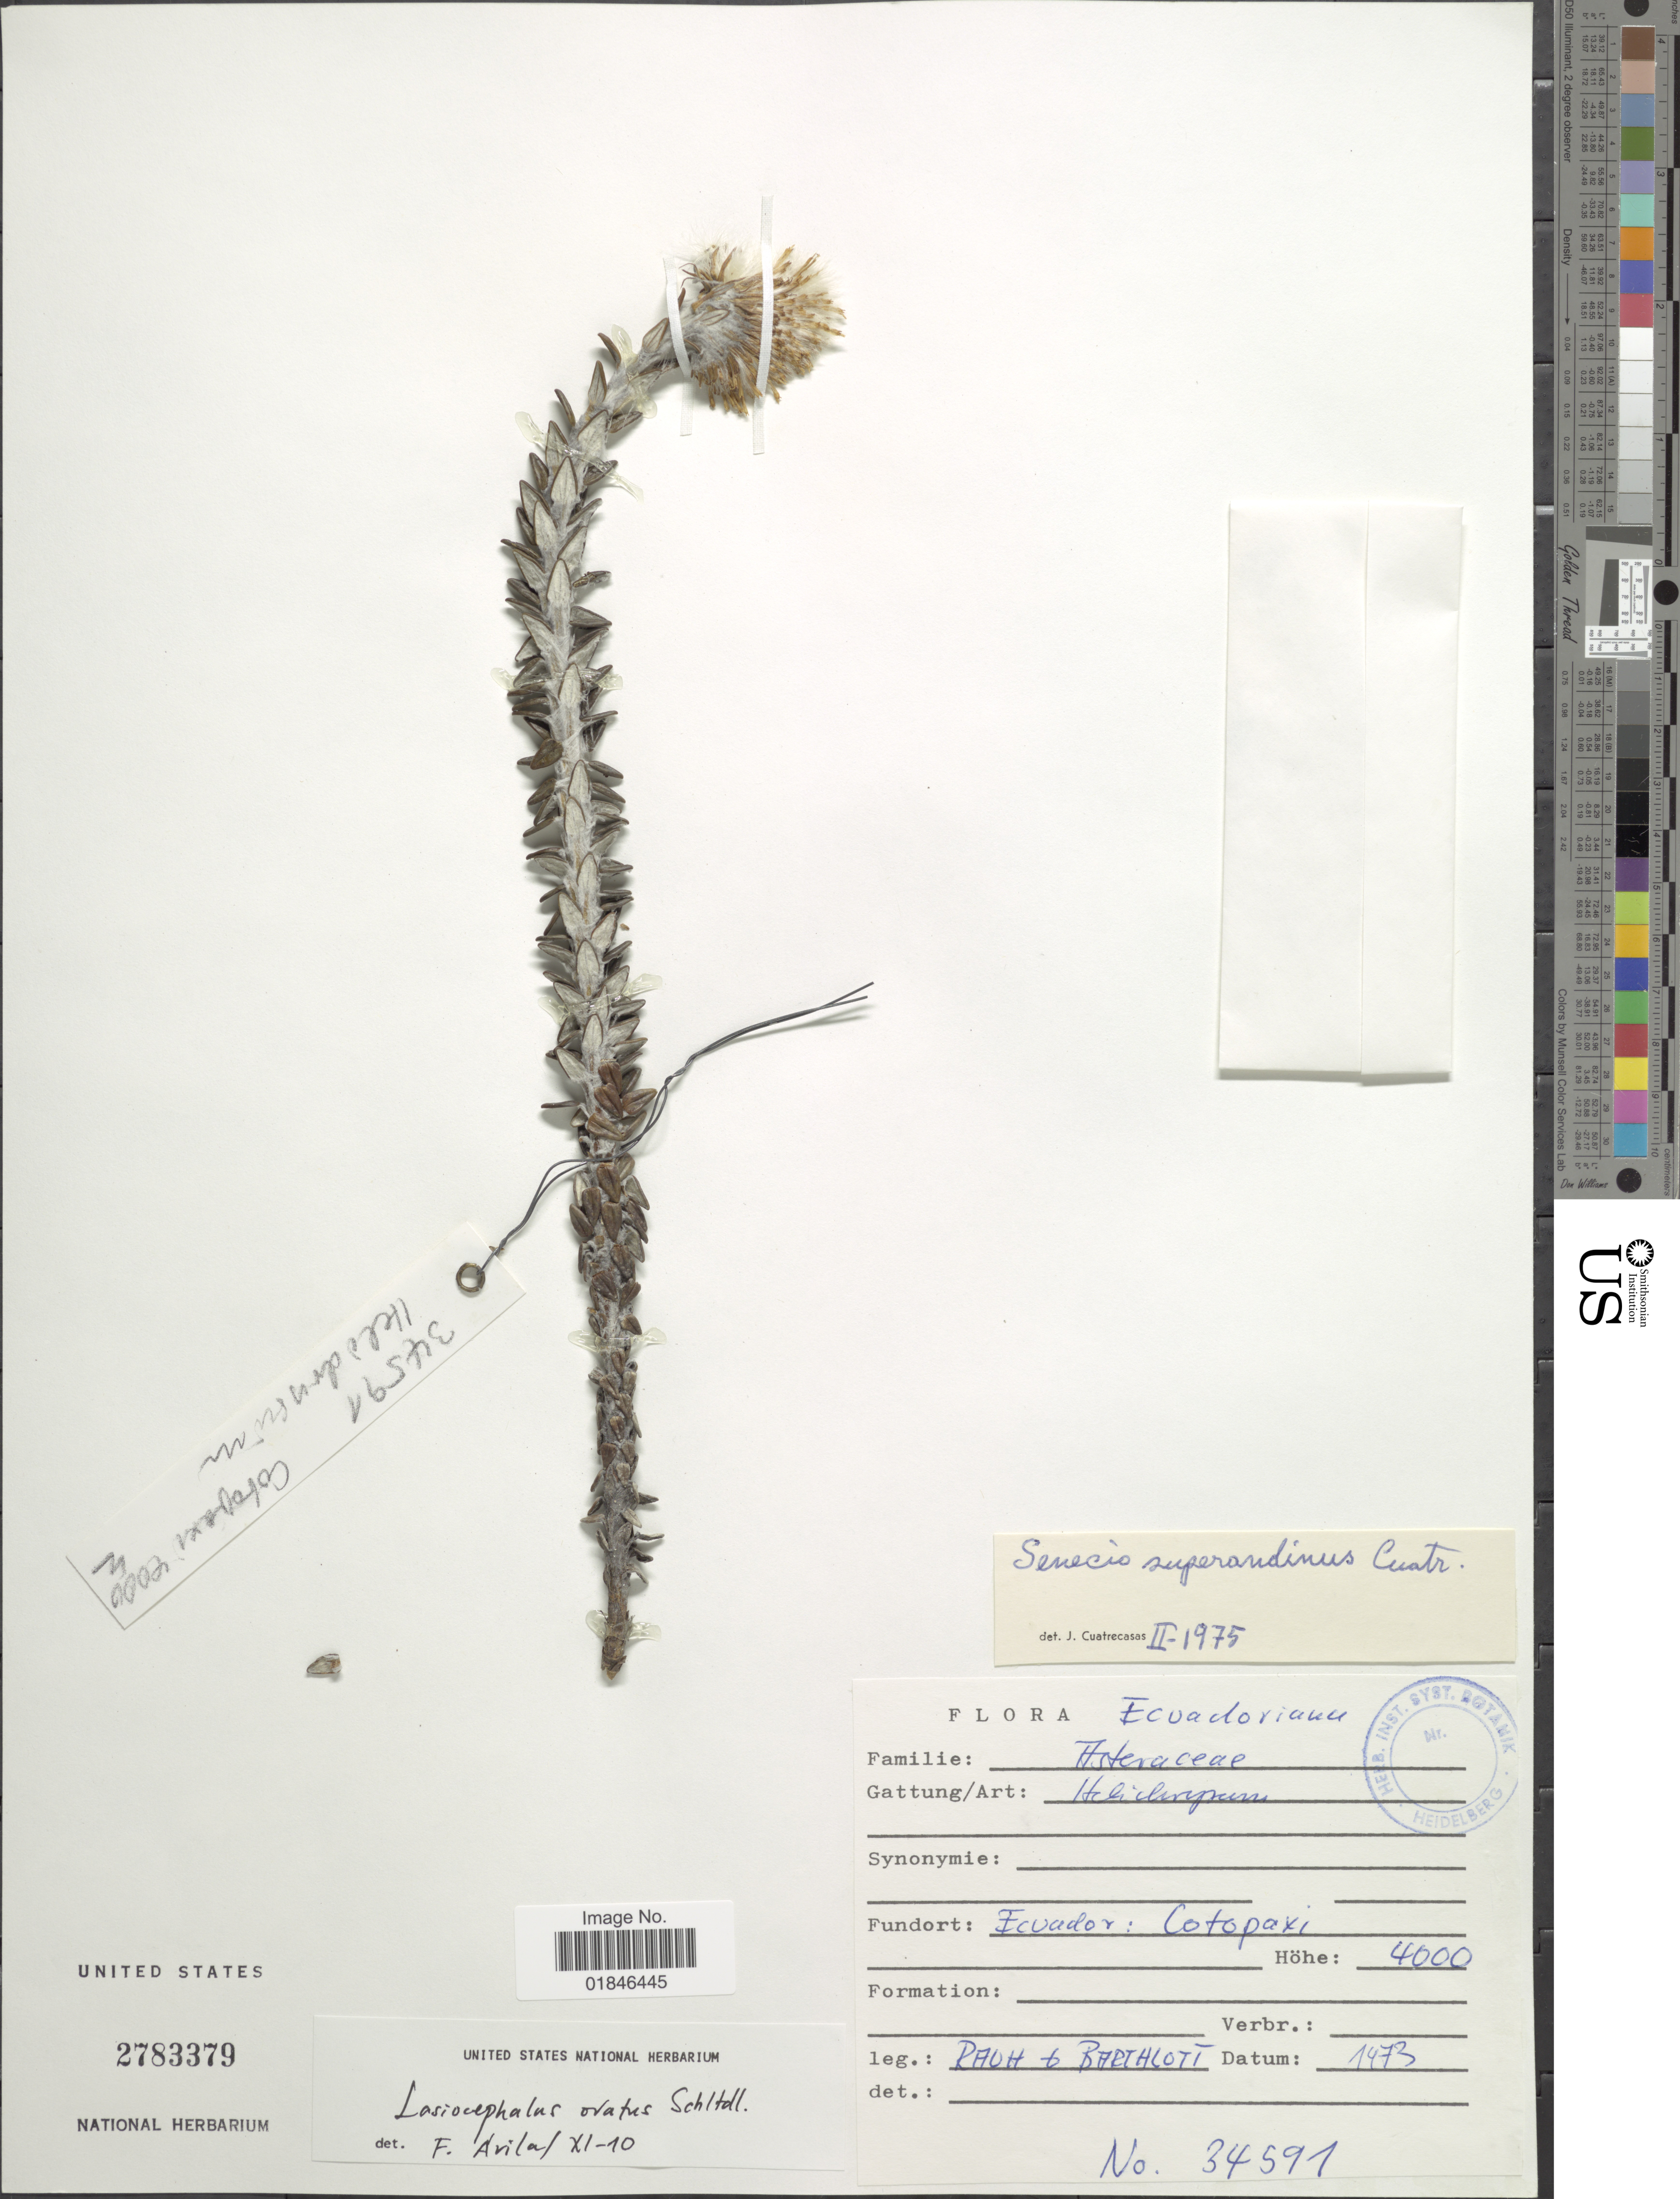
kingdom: Plantae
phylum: Tracheophyta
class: Magnoliopsida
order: Asterales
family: Asteraceae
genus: Senecio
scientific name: Senecio superandinus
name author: Cuatrec.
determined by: Salomon, Luciana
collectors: Raoh & Barthlott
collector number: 34591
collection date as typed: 1473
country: Ecuador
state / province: Cotopaxi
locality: Ecuador: Cotopaxi.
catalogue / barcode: US 2783379